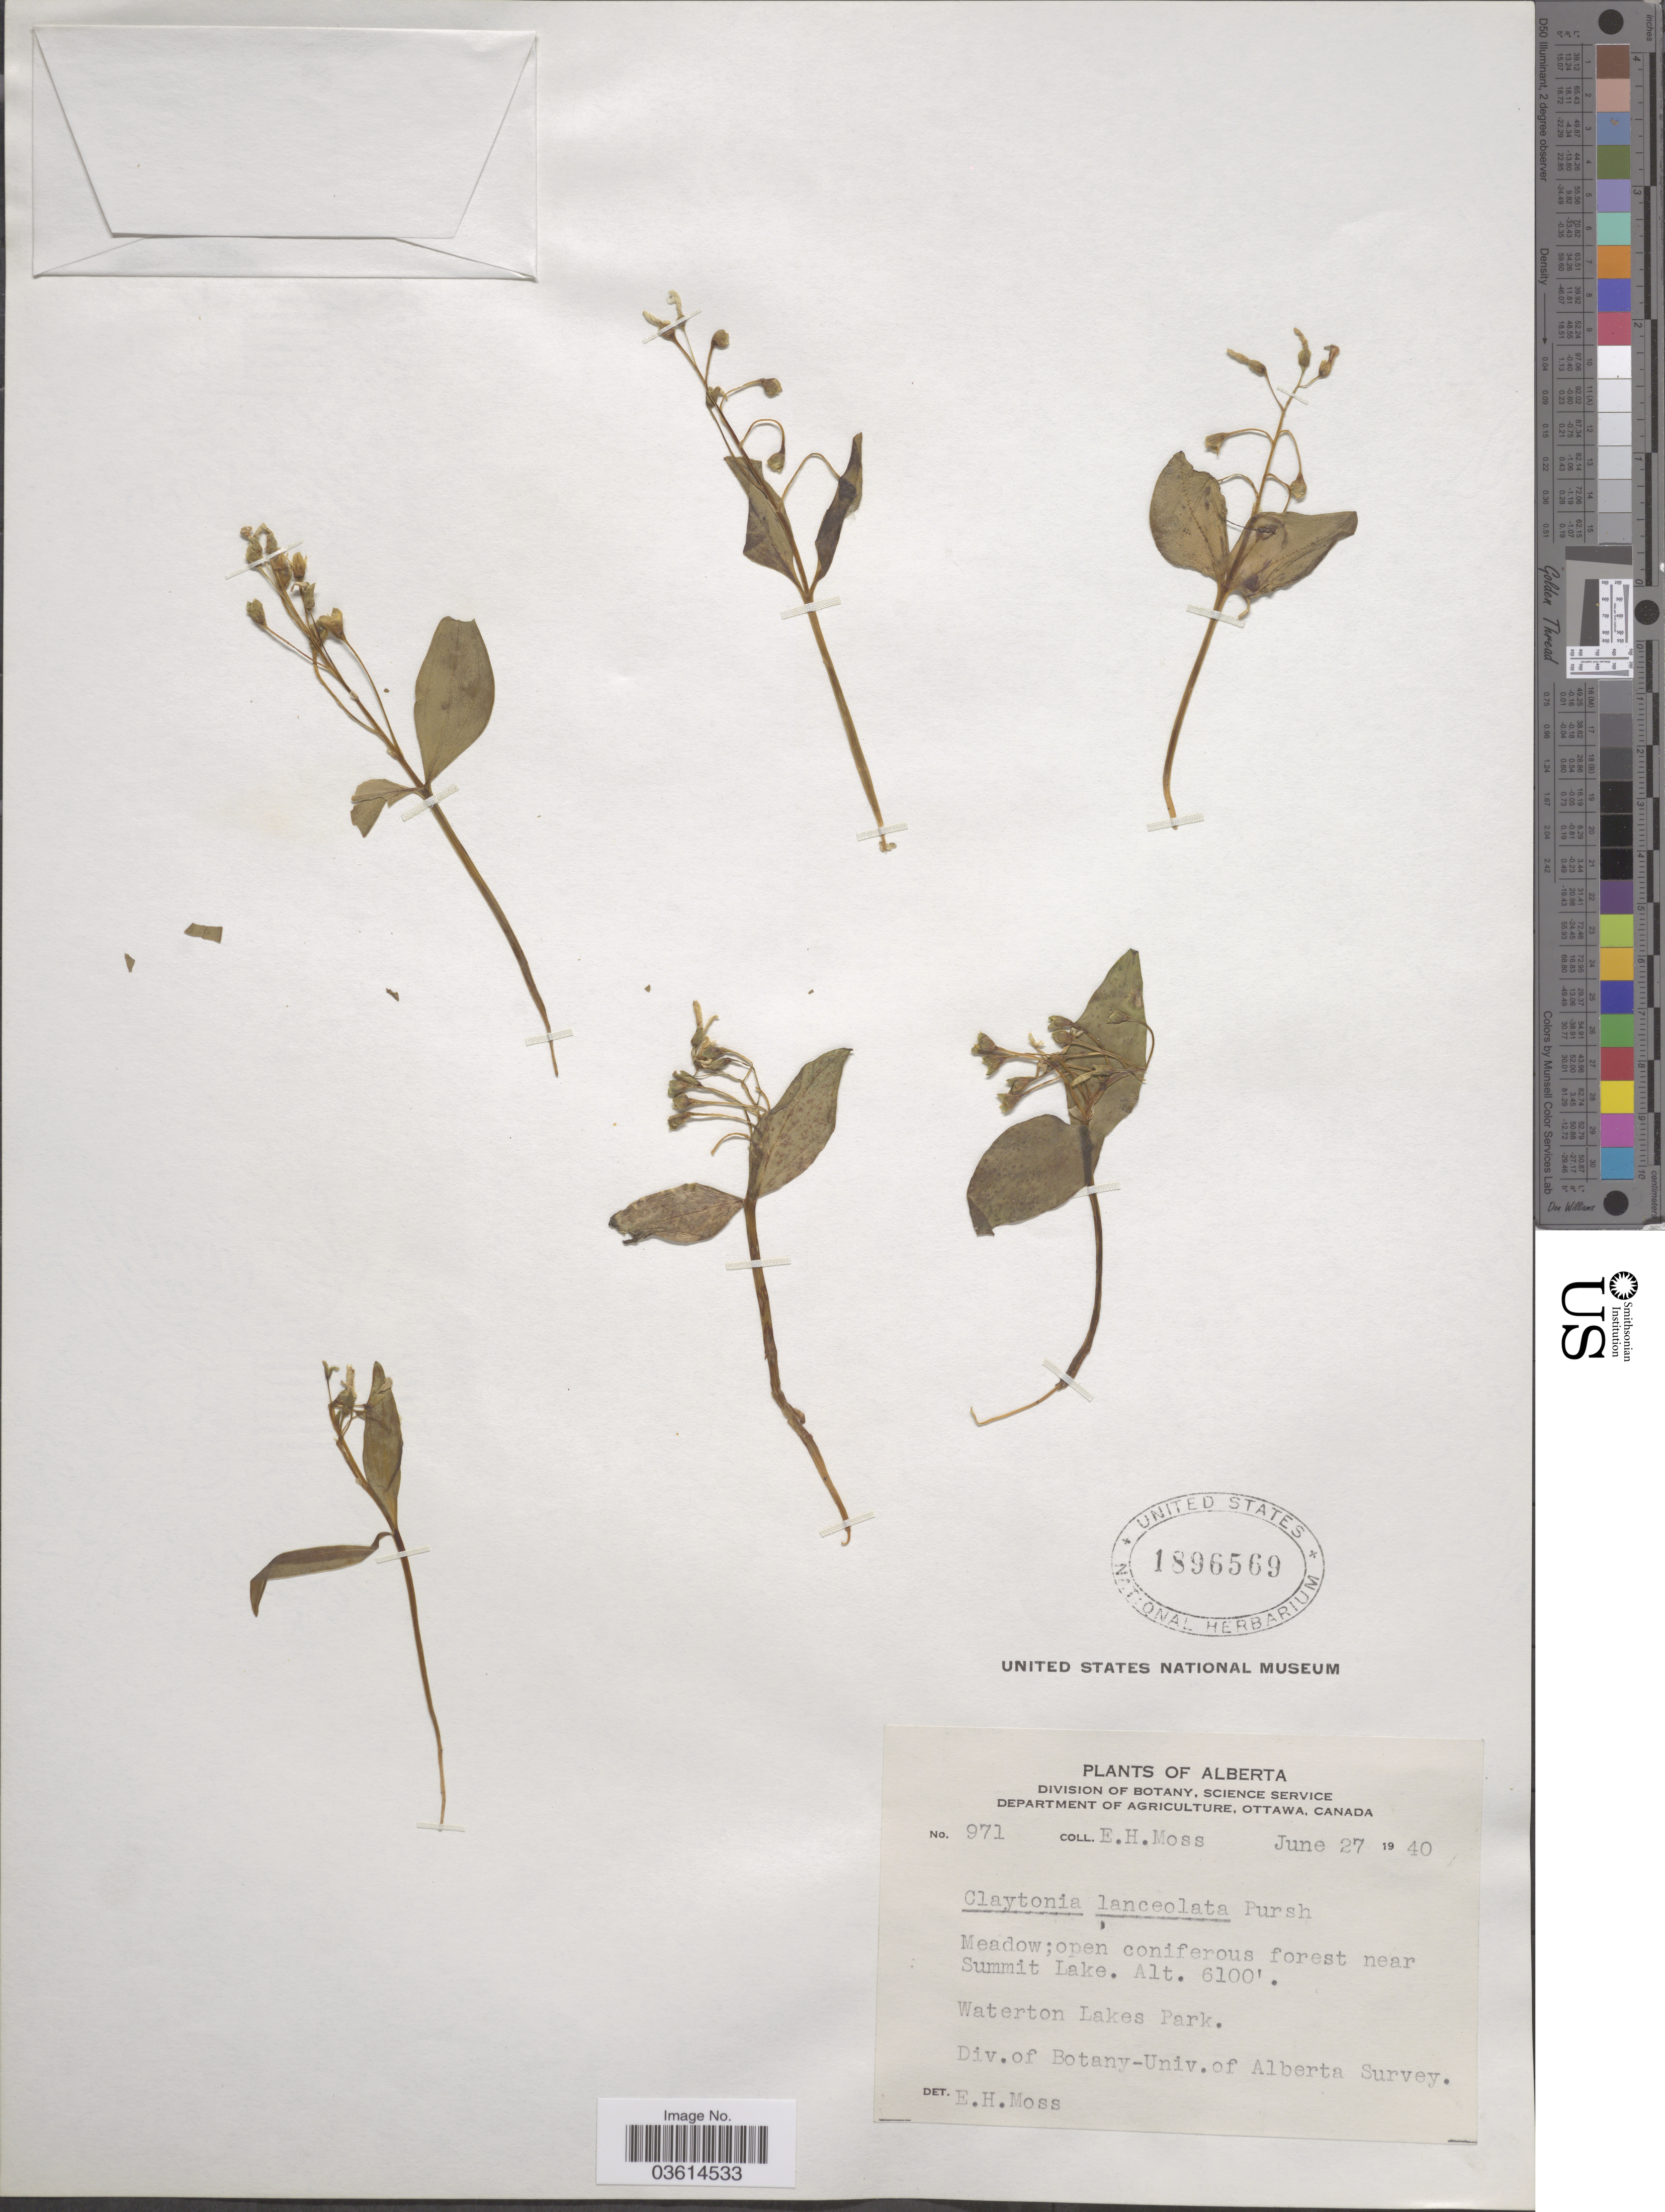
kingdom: Plantae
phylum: Tracheophyta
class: Magnoliopsida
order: Caryophyllales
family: Montiaceae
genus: Claytonia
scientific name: Claytonia lanceolata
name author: Pursh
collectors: E. Moss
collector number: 971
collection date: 1940-06-27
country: Canada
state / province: Alberta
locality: Near Summit Lake. Waterton Lakes Park.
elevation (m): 1859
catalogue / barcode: US 1896569